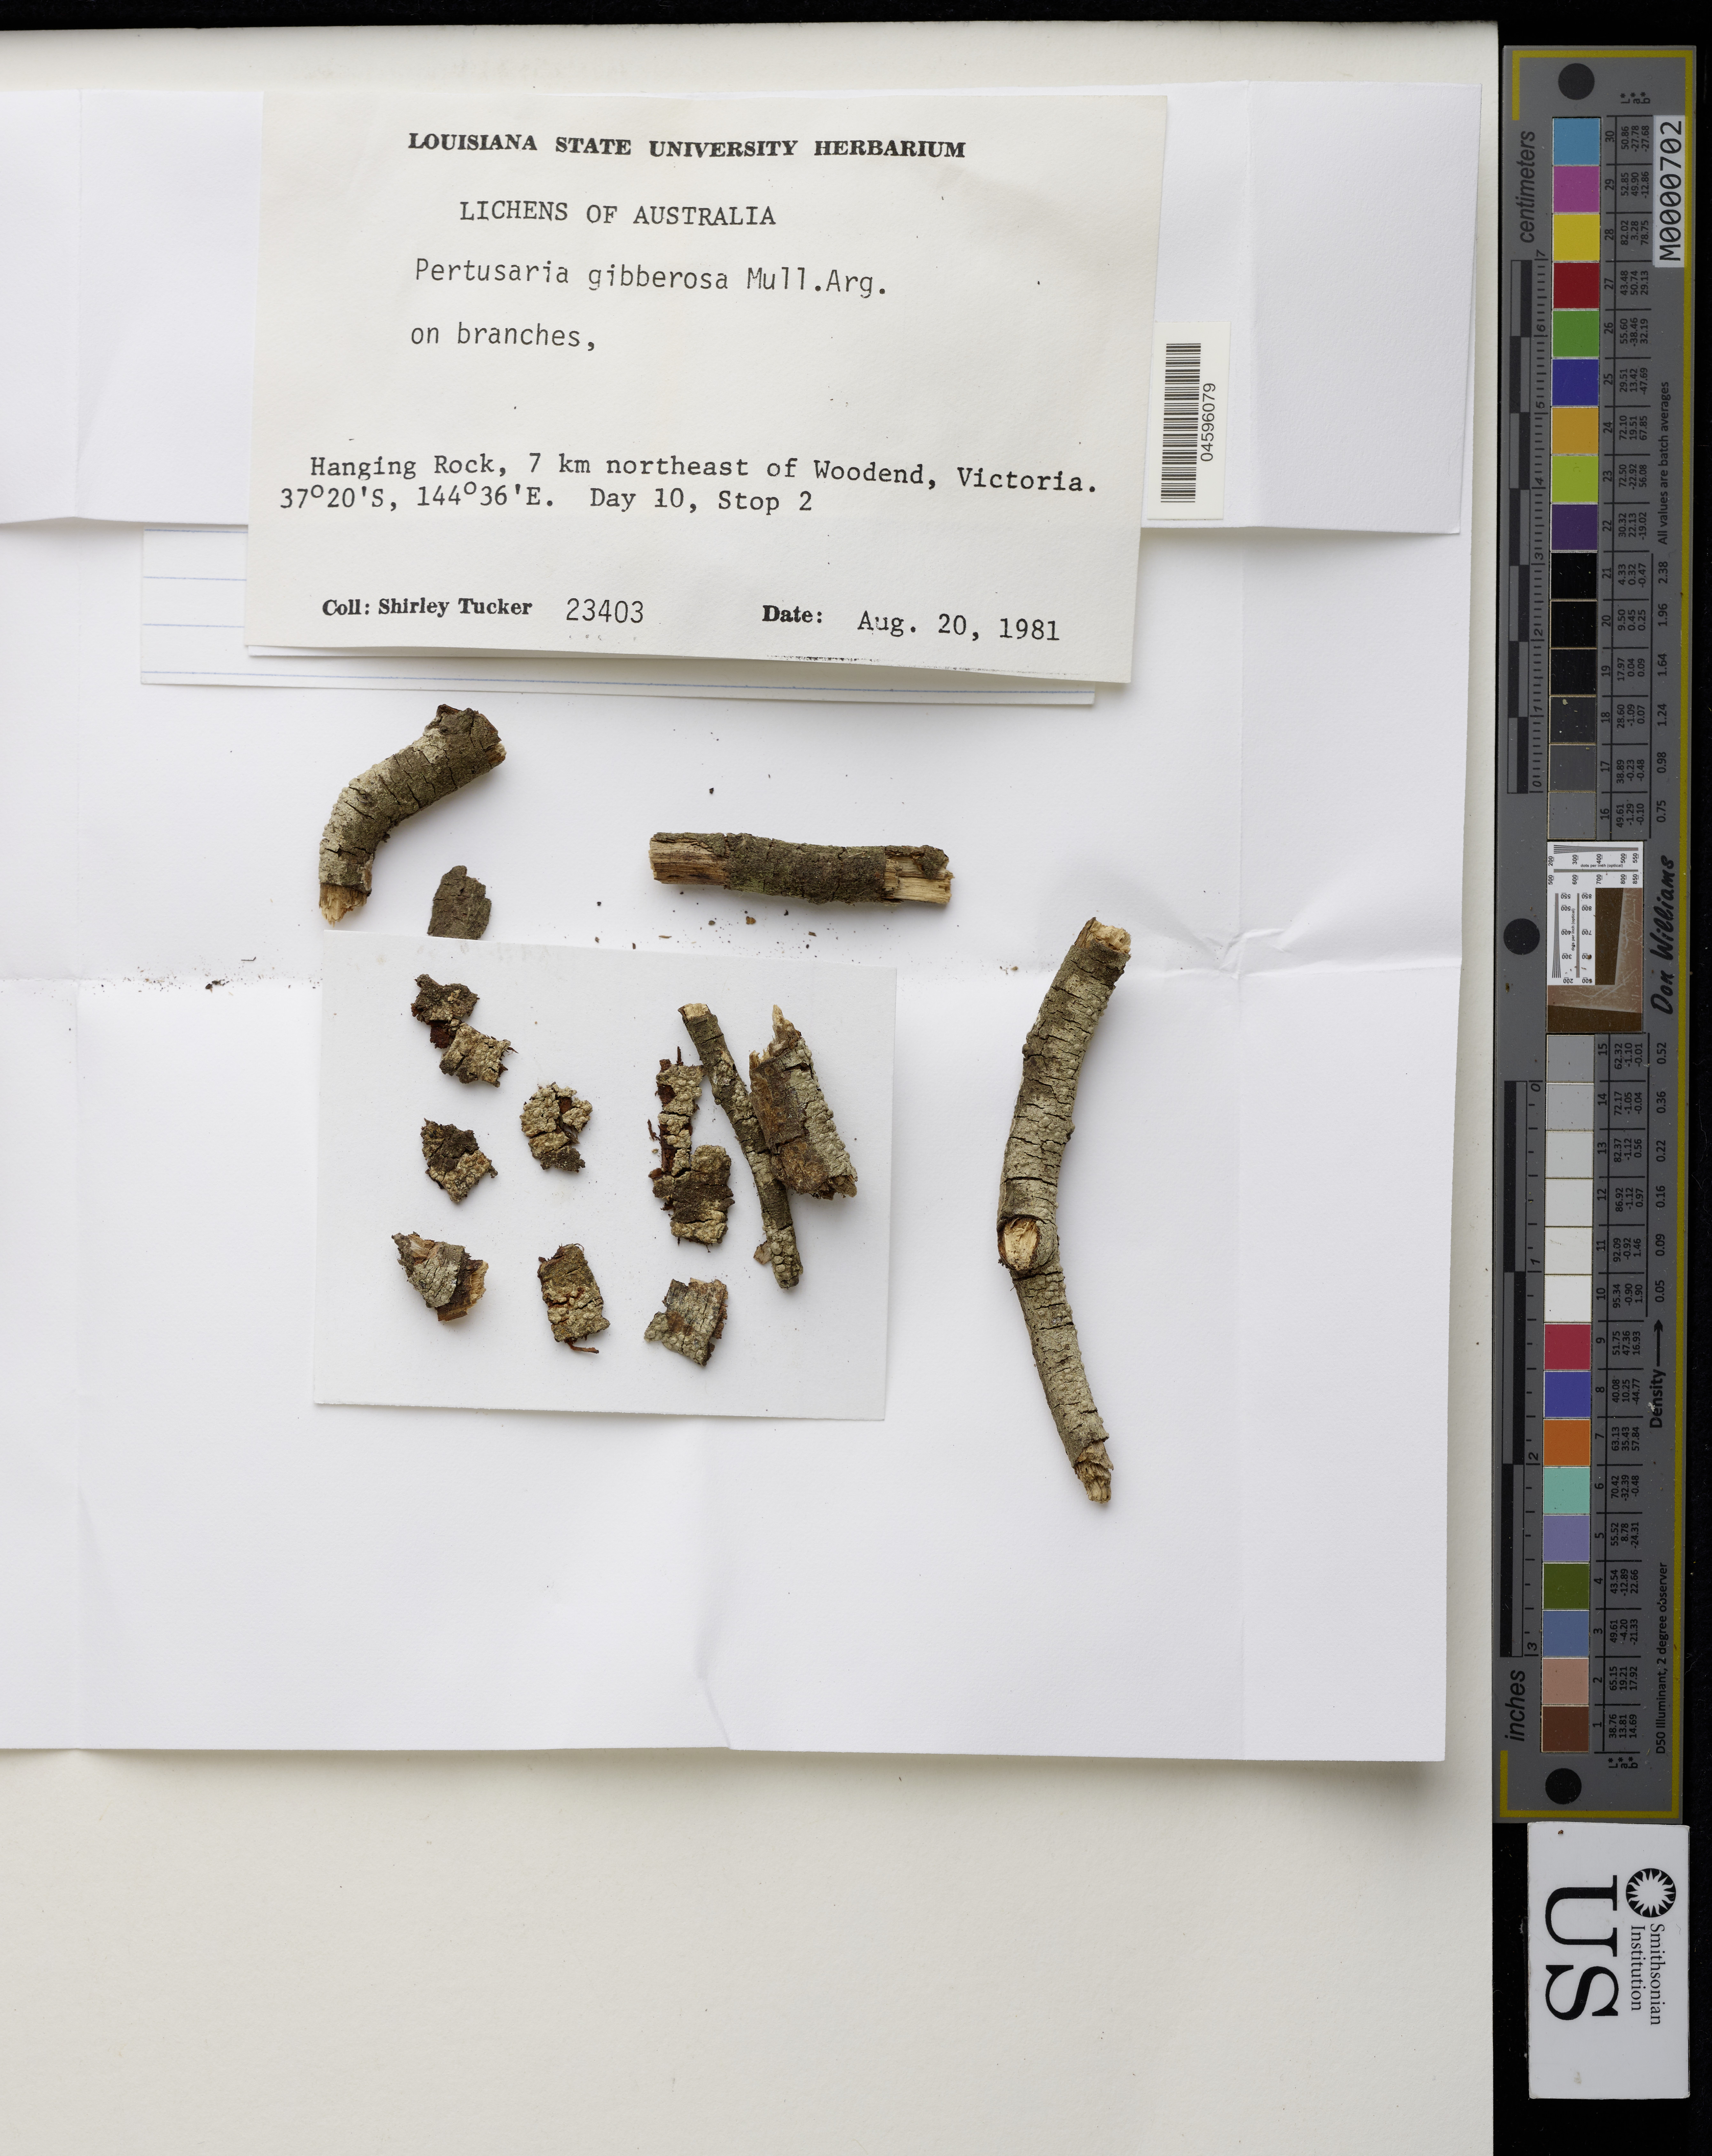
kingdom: Fungi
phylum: Ascomycota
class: Lecanoromycetes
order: Pertusariales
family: Pertusariaceae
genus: Pertusaria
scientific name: Pertusaria gibberosa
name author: Müll. Arg.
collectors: S. Tucker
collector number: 23403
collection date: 1981-08-20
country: Australia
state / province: Victoria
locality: Hanging Rock, 7 km northeast of Woodend, Victoria.